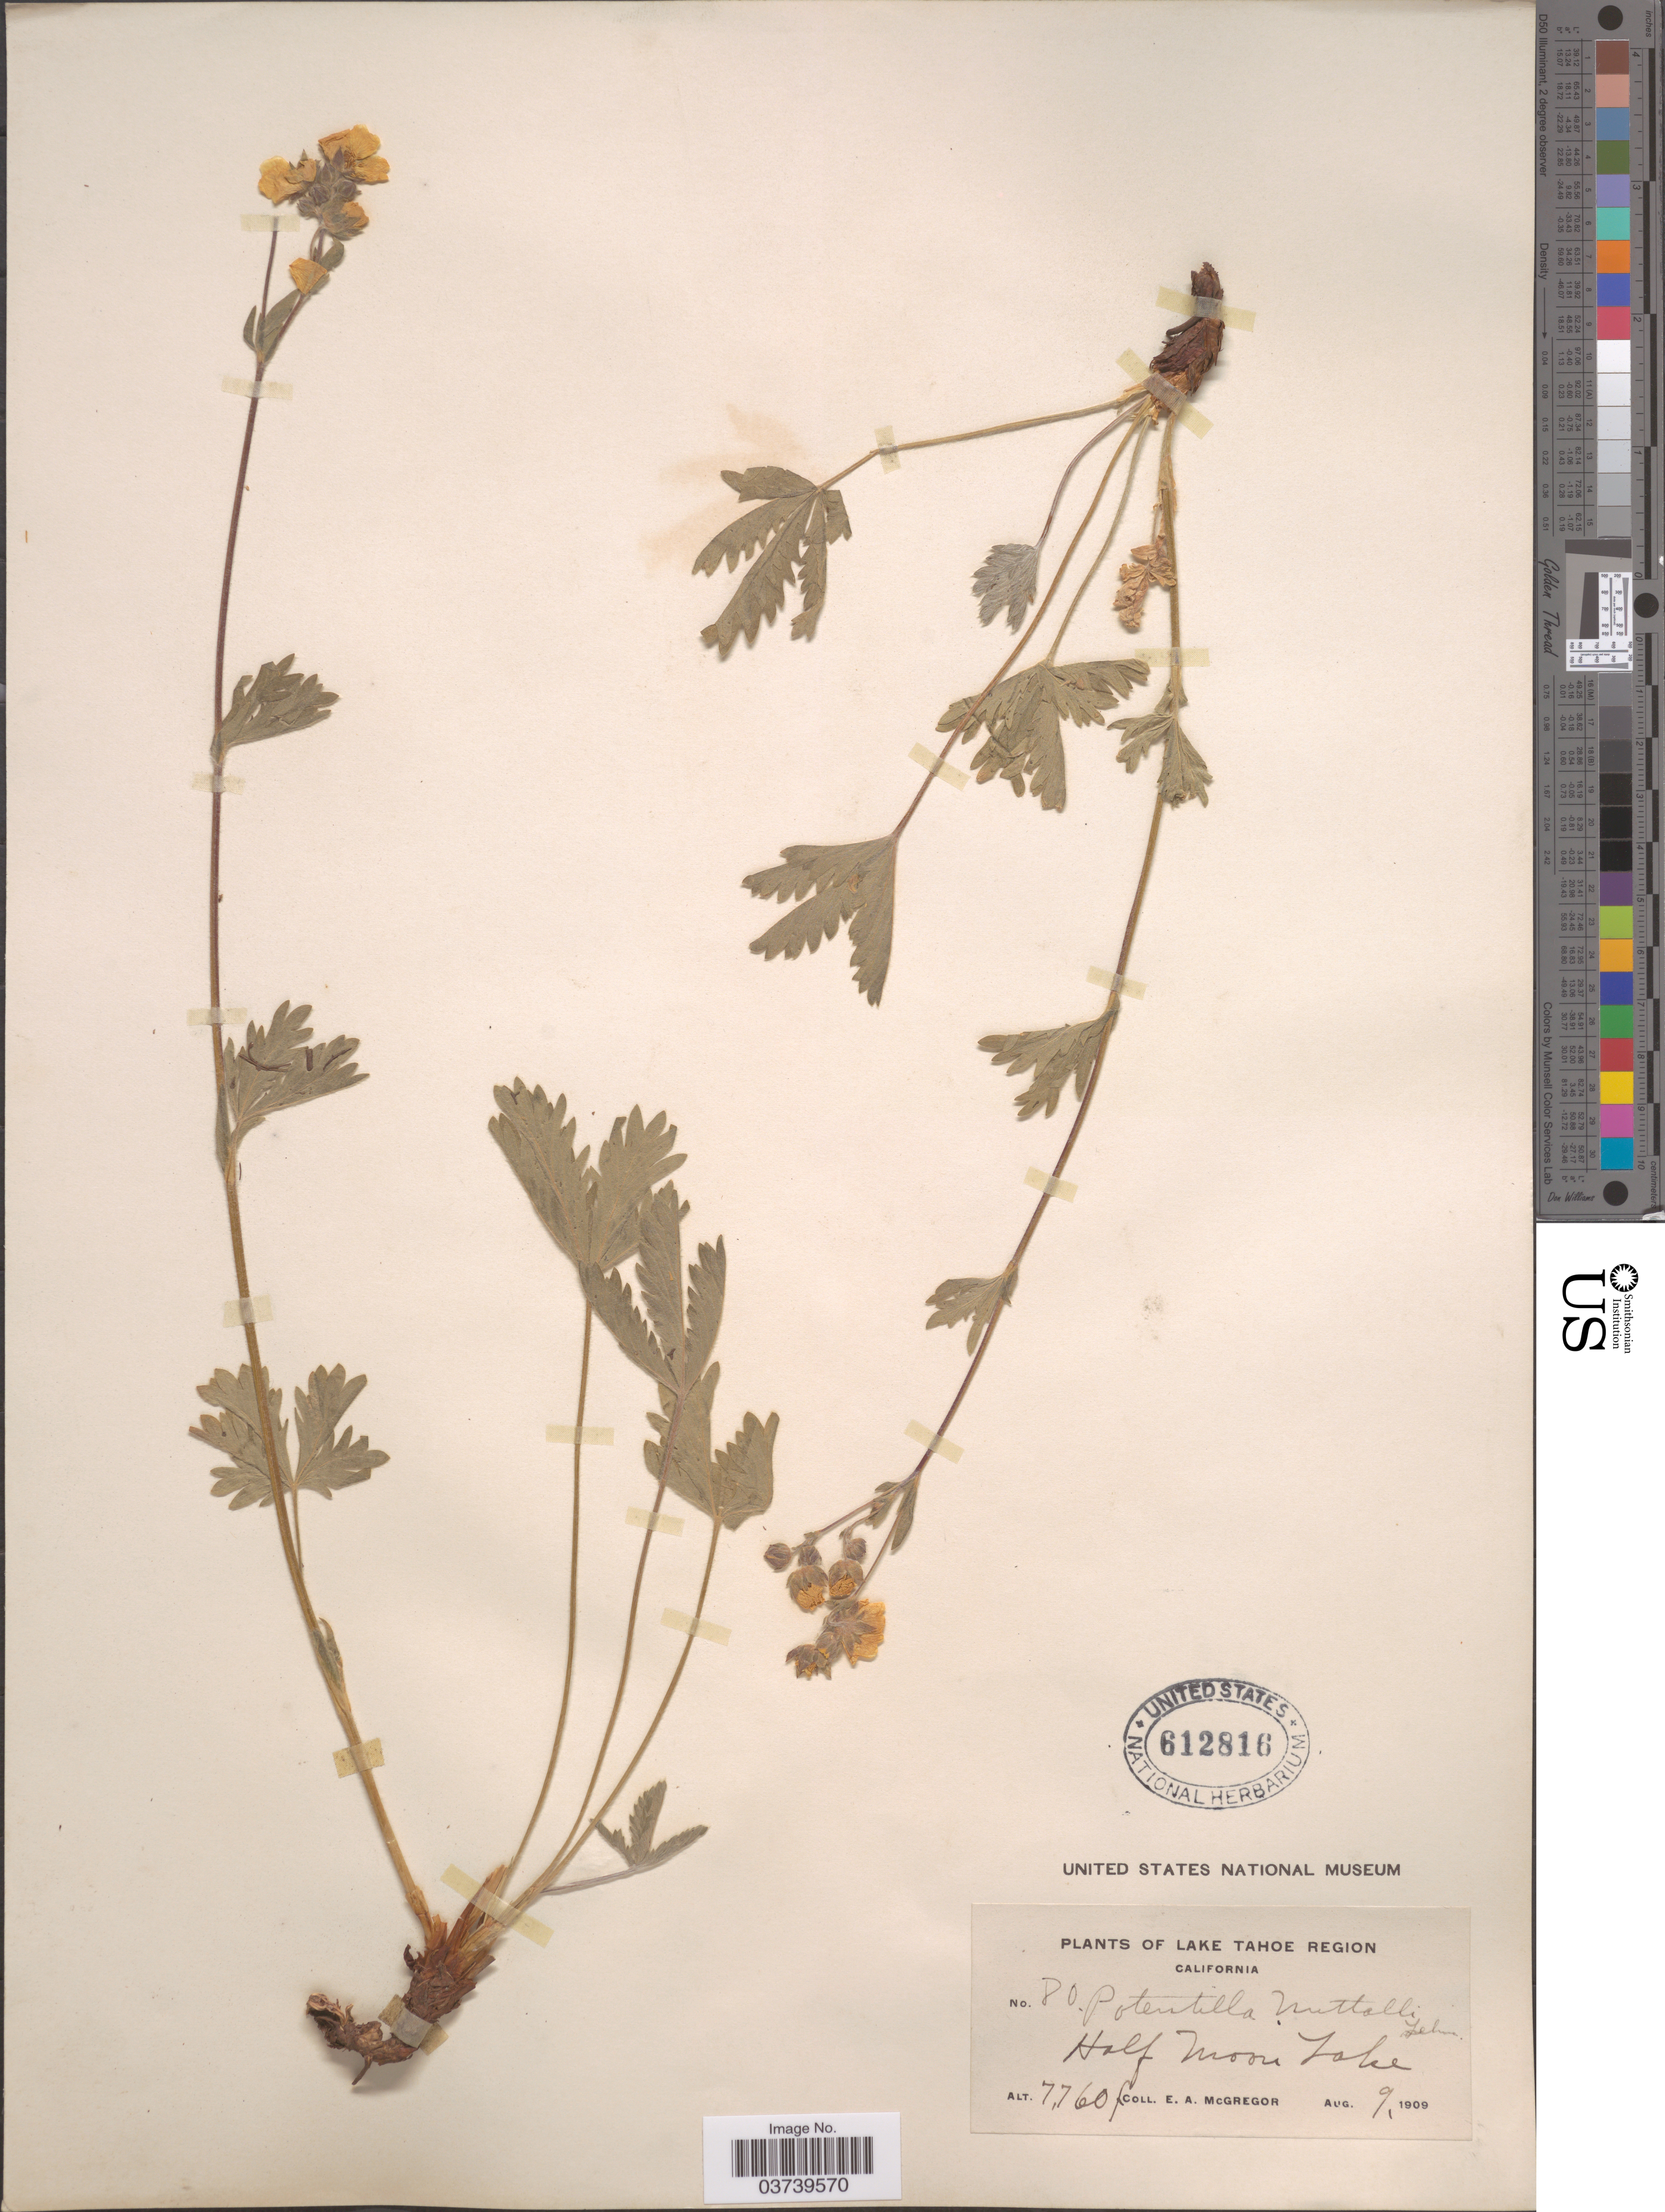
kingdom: Plantae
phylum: Tracheophyta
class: Magnoliopsida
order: Rosales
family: Rosaceae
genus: Potentilla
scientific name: Potentilla gracilis var. fastigiata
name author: (Nutt.) S. Watson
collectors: E. A. McGregor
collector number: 80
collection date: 1909-08-09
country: United States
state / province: California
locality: Lake Tahoe Region. Half Moon Lake.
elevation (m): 2365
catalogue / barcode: US 612816